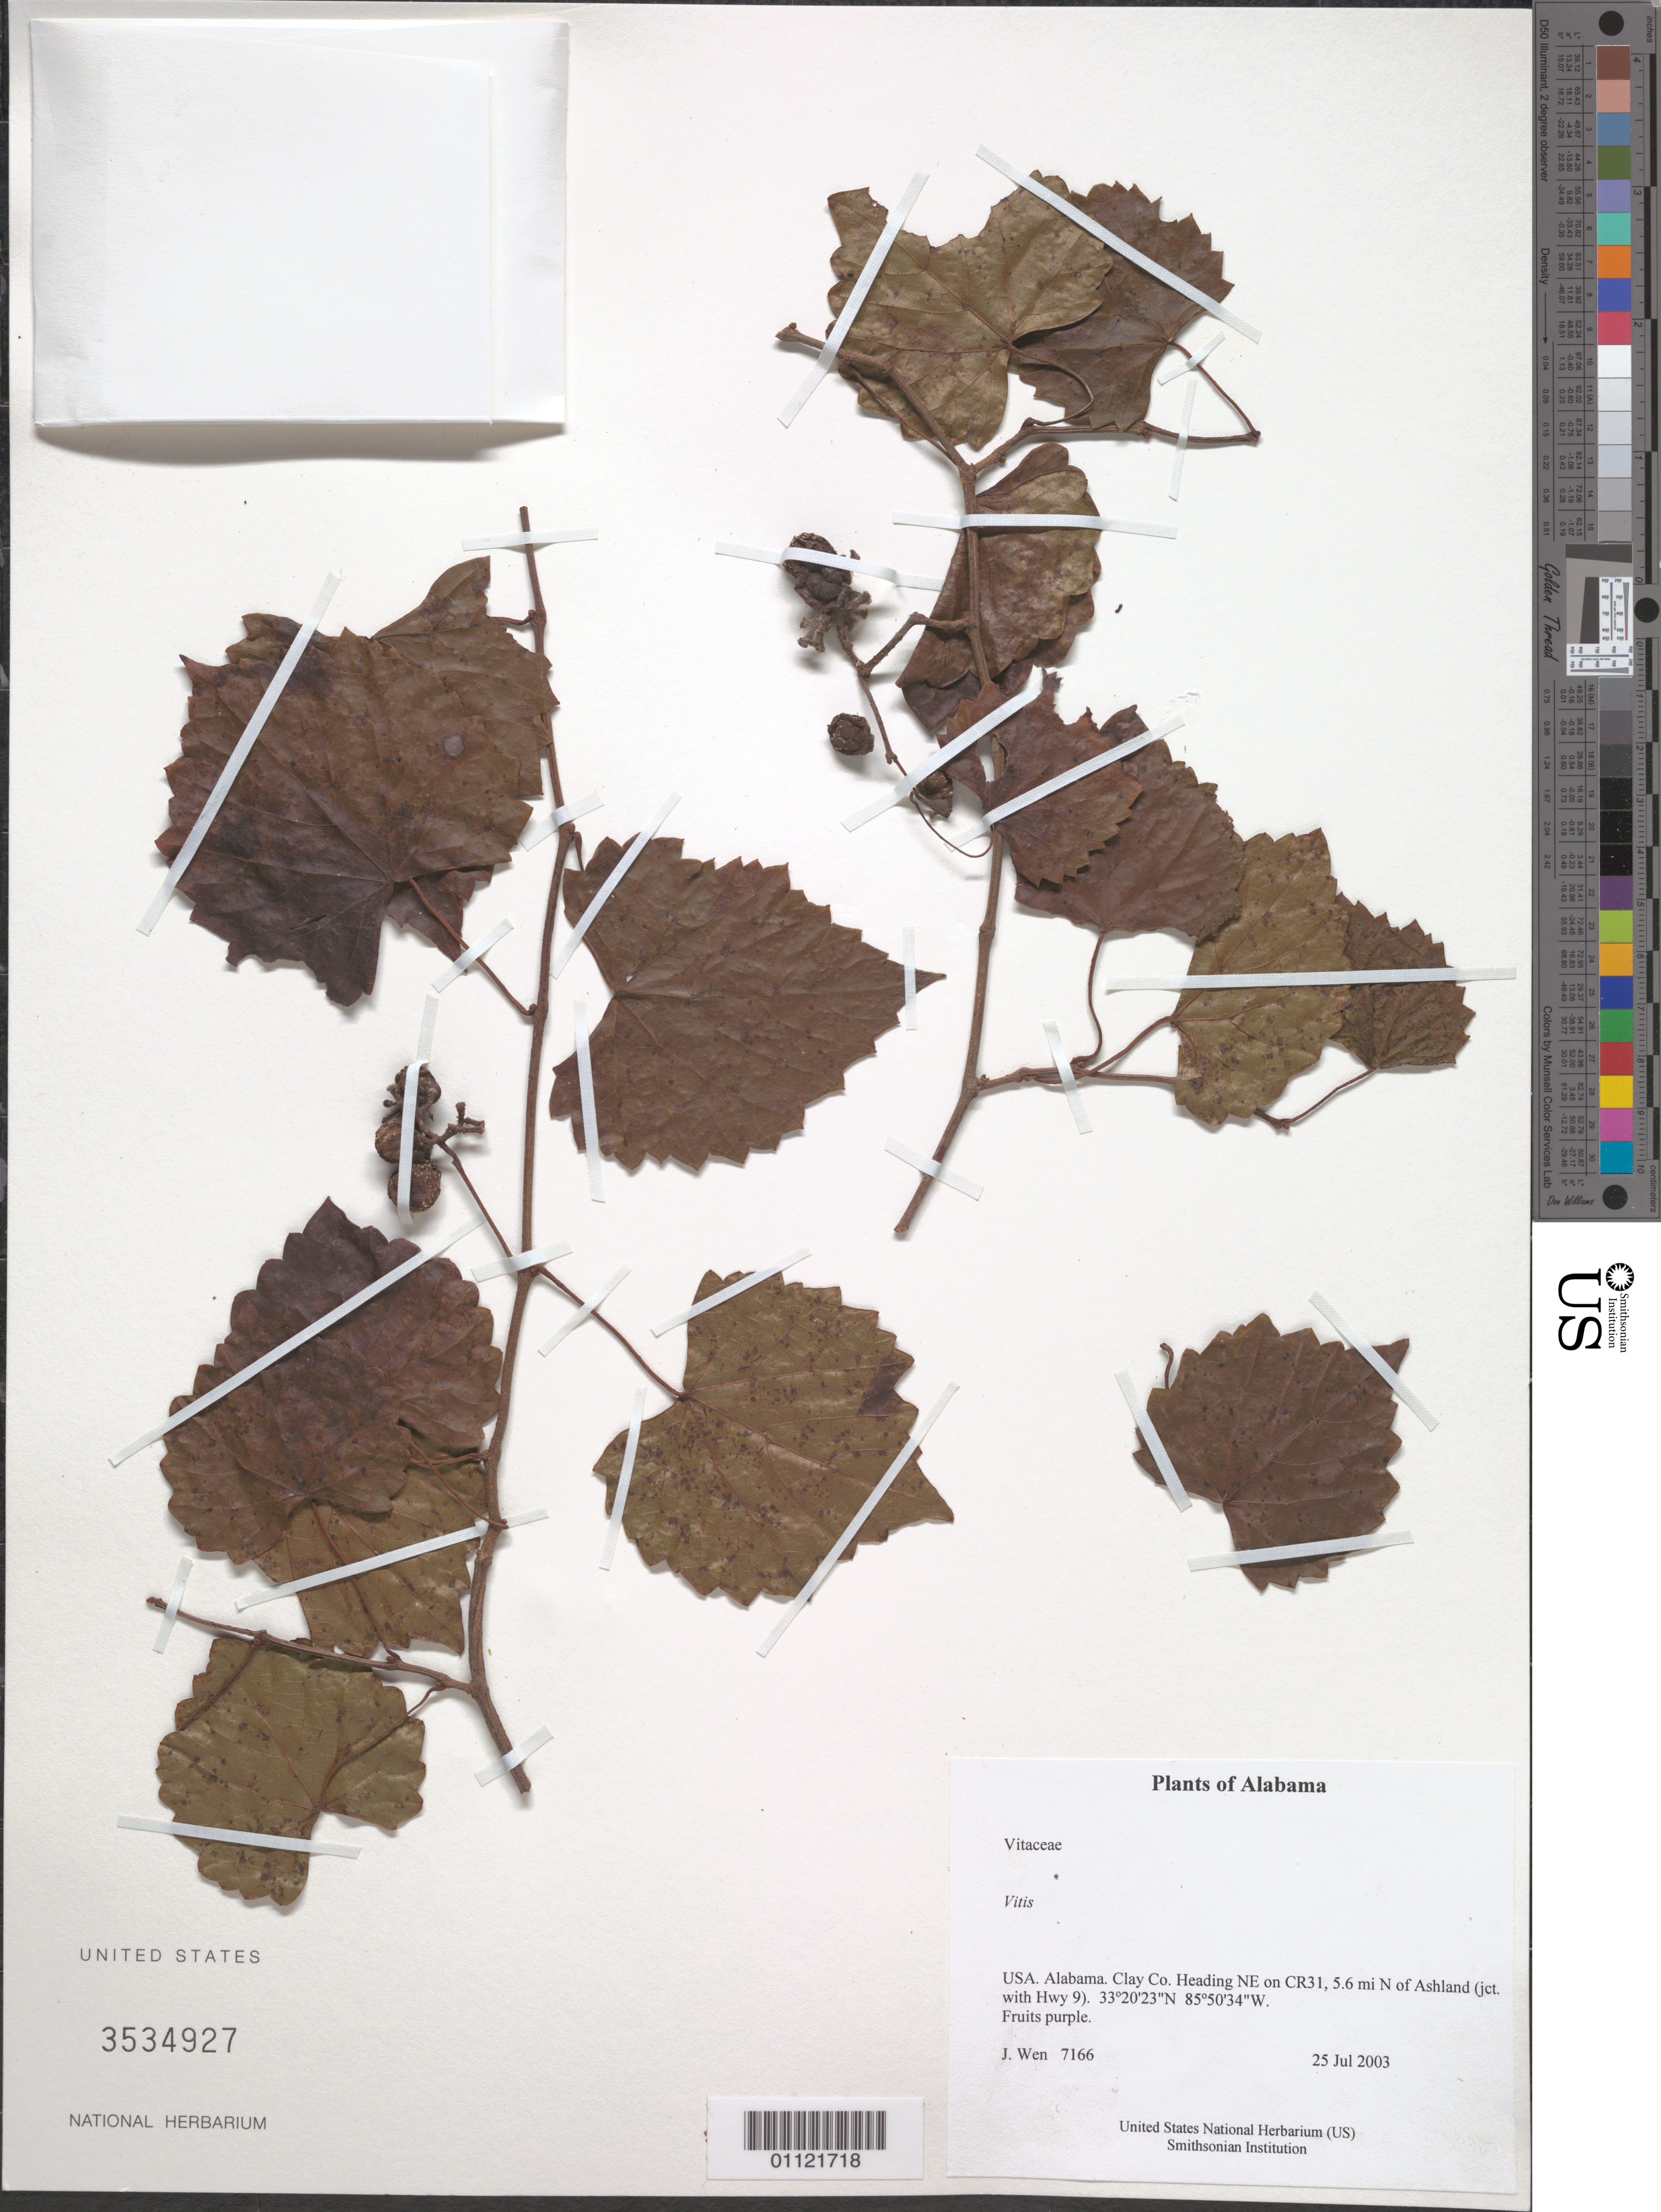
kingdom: Plantae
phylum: Tracheophyta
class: Magnoliopsida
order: Vitales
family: Vitaceae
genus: Vitis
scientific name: Vitis sp.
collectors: J. Wen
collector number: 7166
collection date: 2003-07-25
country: United States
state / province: Alabama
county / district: Clay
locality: Heading NE on CR31, 5.6 mi N of Ashland (jct. with Hwy 9).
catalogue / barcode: US 3534927